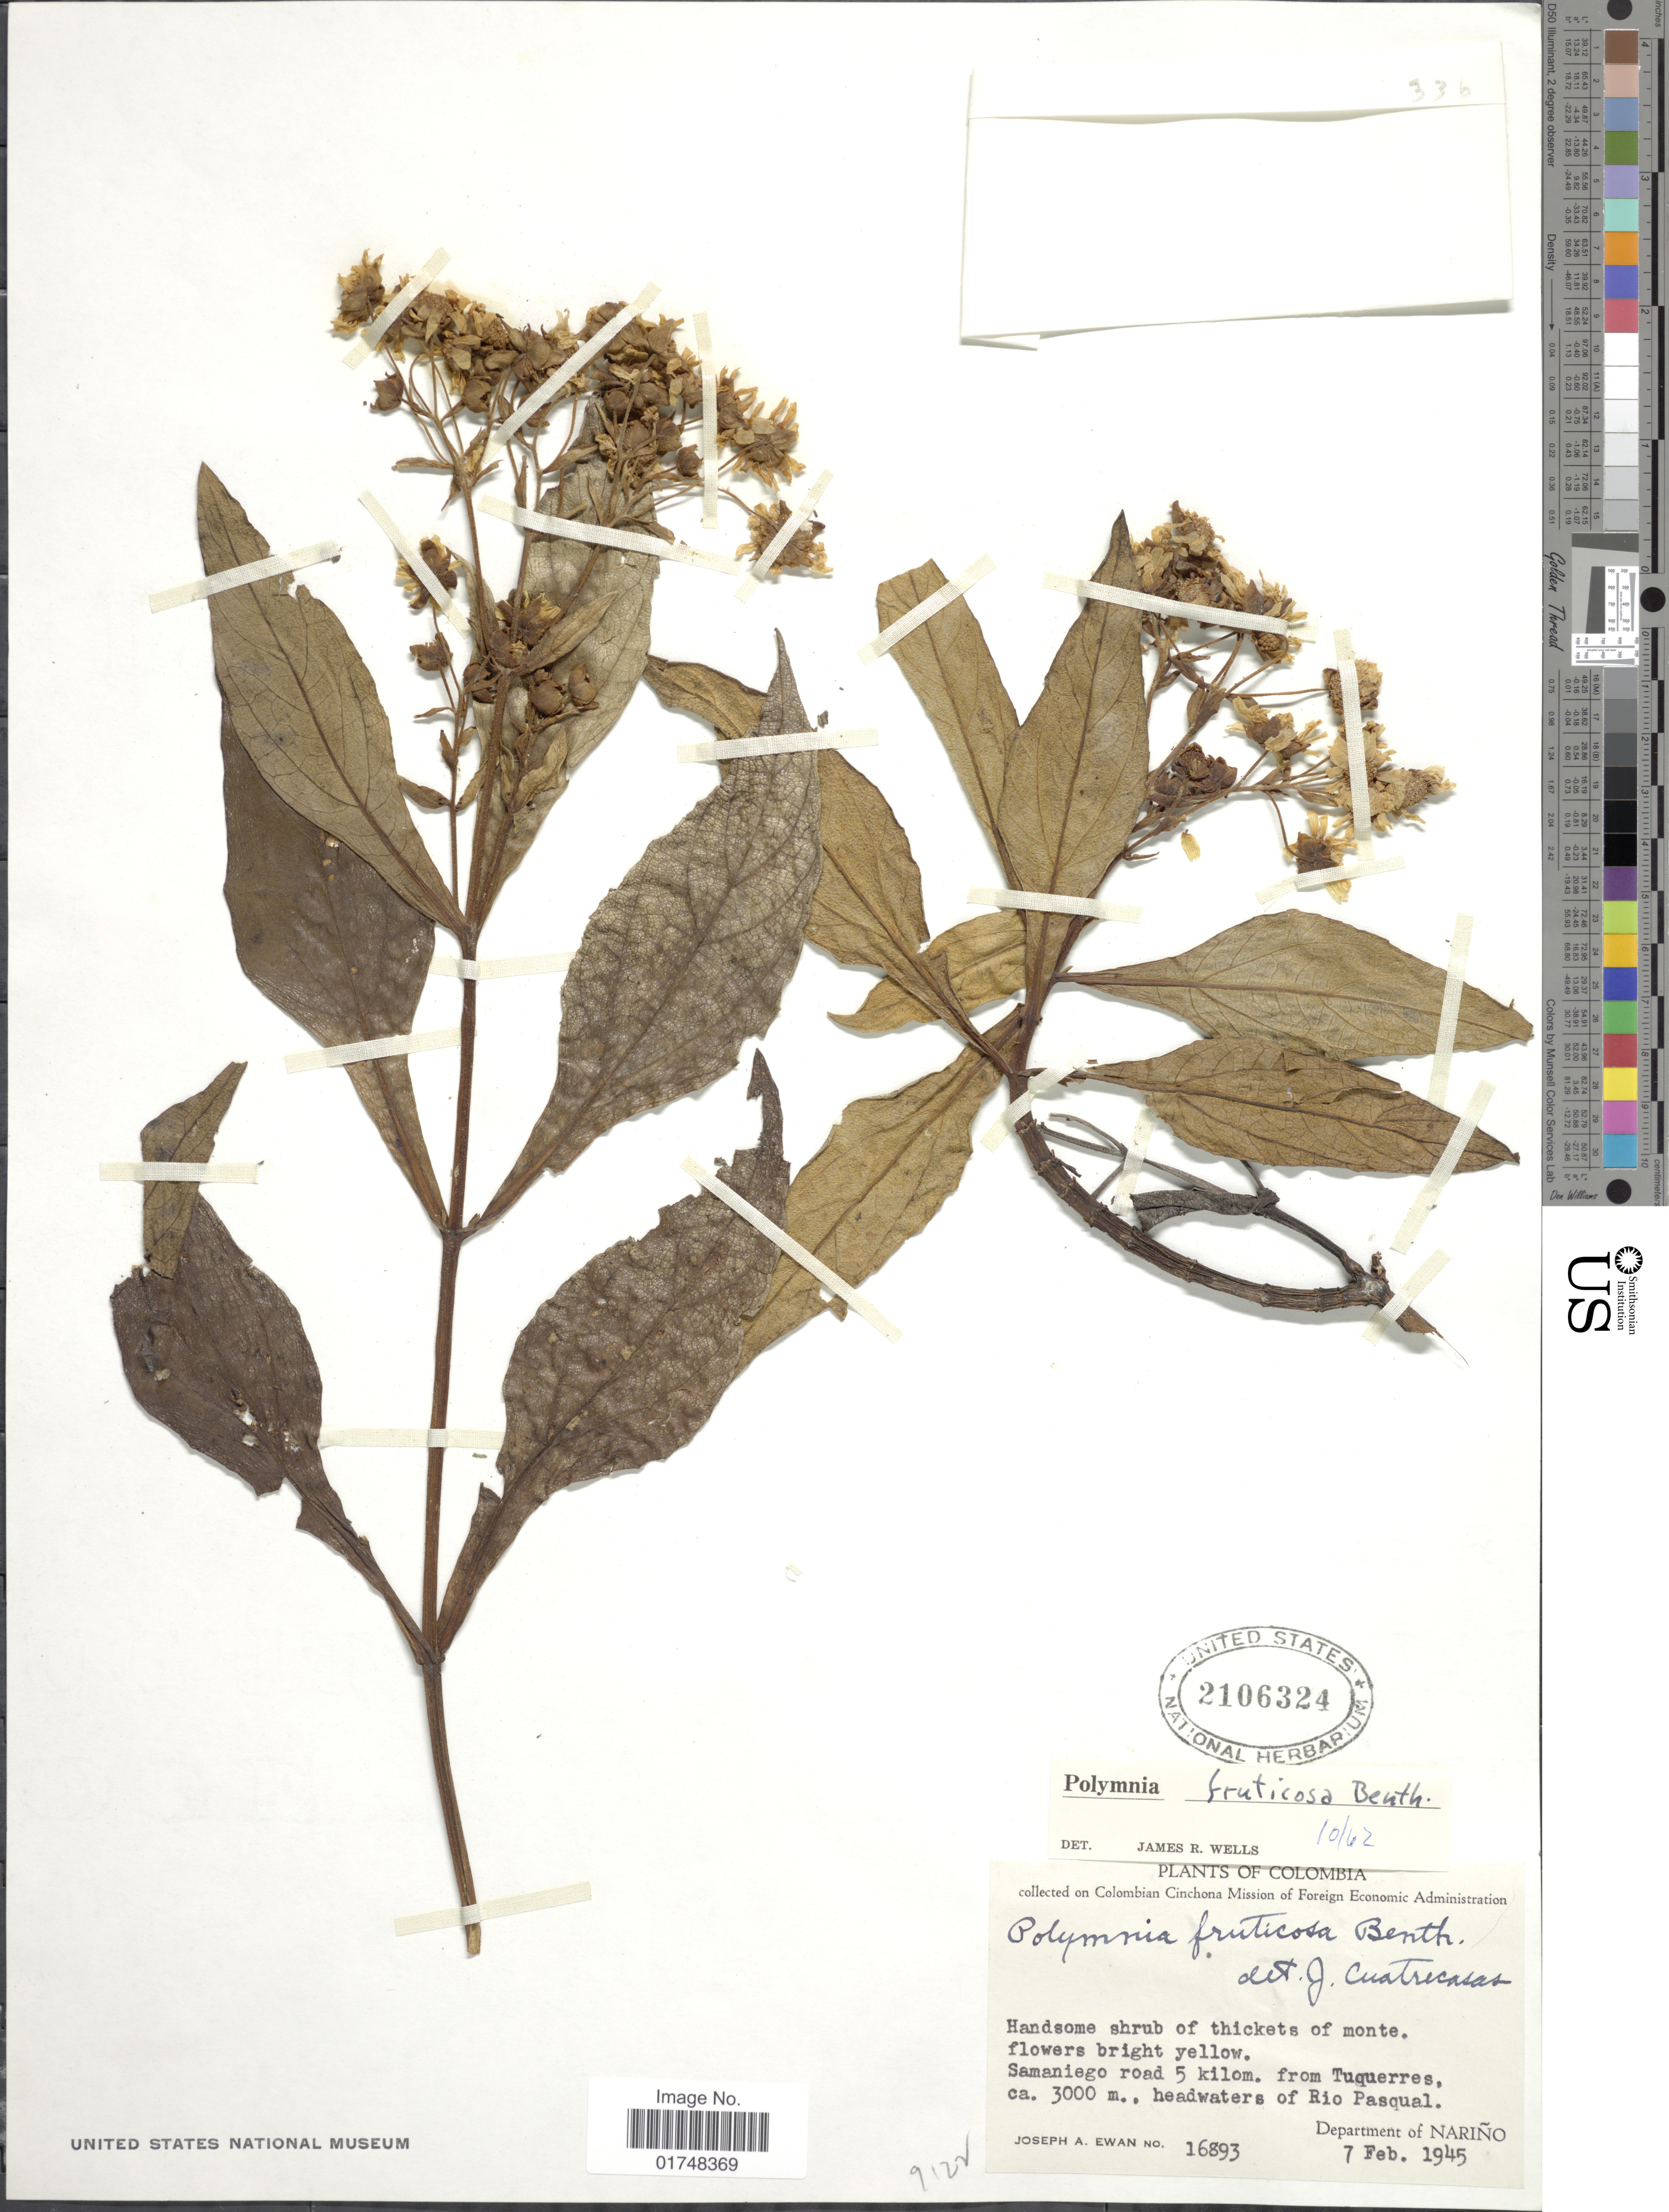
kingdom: Plantae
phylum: Tracheophyta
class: Magnoliopsida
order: Asterales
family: Asteraceae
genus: Smallanthus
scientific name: Smallanthus fruticosus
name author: (Benth.) H. Rob.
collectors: J. A. Ewan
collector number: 16893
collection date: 1945-02-07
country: Colombia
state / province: Nariño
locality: Samaniego road 5 kilom. from Tuquerres, headwaters of Rio Pasqual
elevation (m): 3000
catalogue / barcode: US 2106324